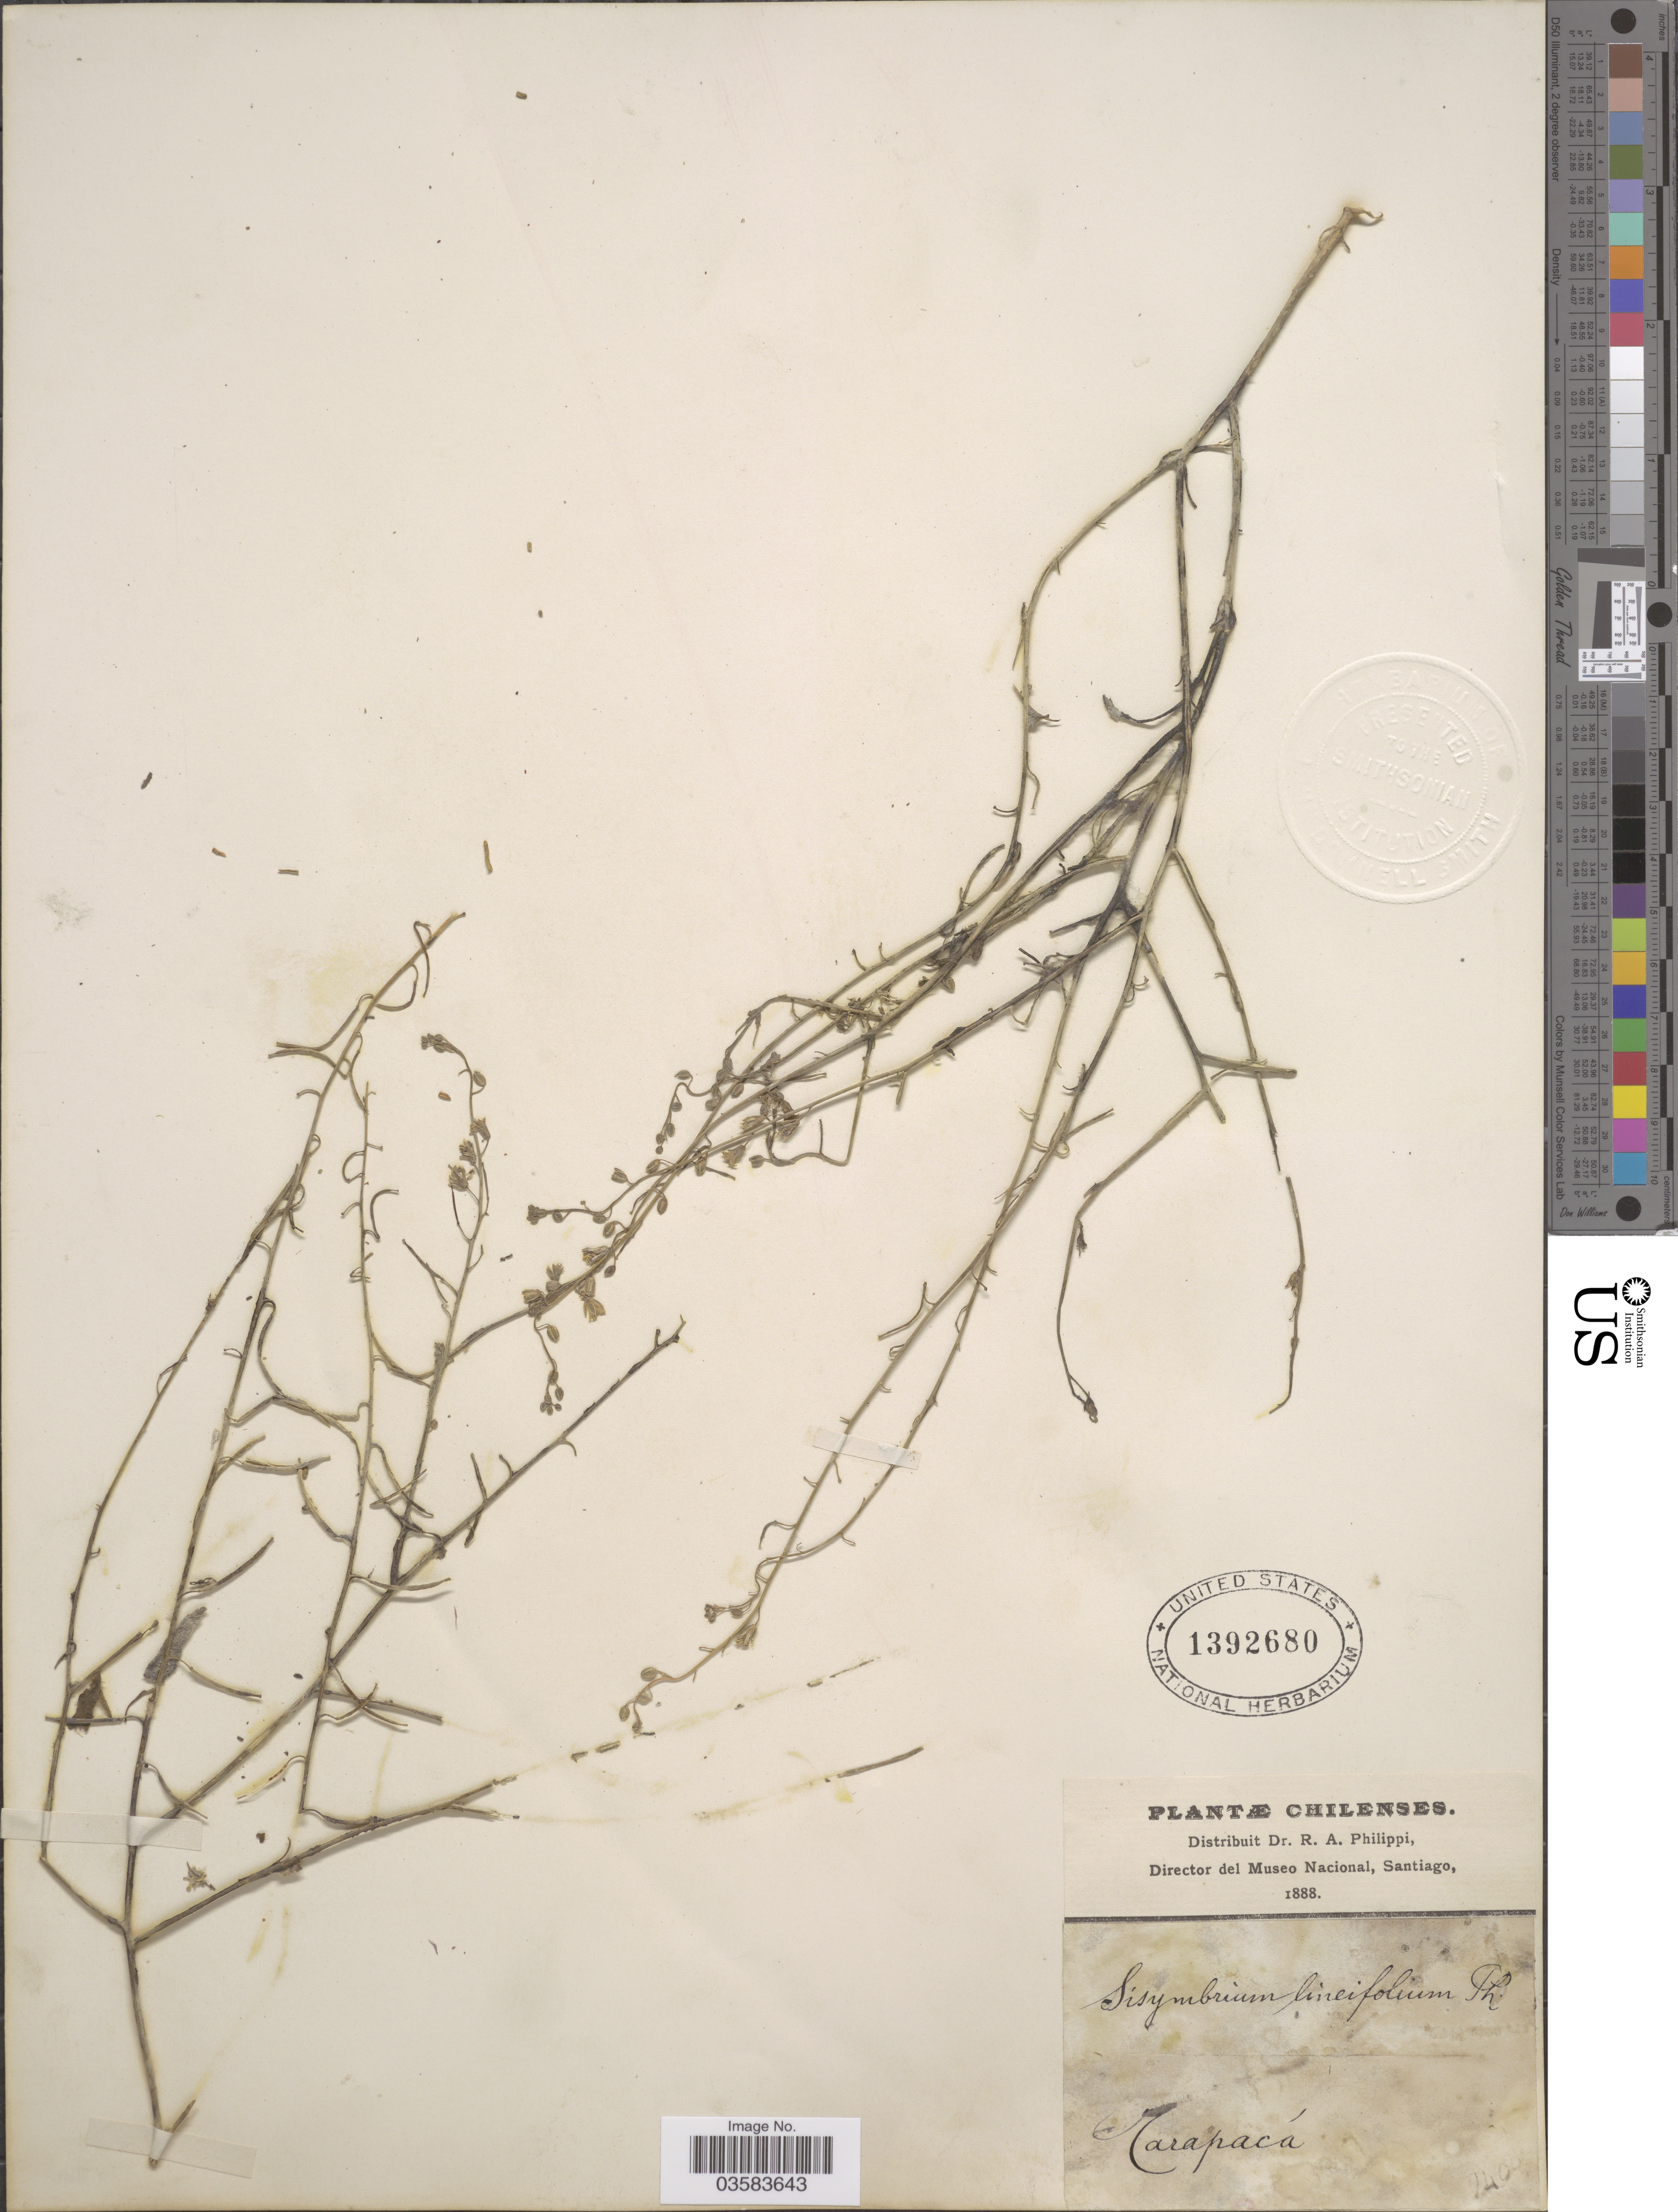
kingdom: Plantae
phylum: Tracheophyta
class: Magnoliopsida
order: Brassicales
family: Brassicaceae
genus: Neuontobotrys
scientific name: Neuontobotrys linearifolius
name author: (Kuntze) Al-Shehbaz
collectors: ex. herb. R.A. Philippi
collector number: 1400*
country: Chile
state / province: Tarapacá (I)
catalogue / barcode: US 1392680